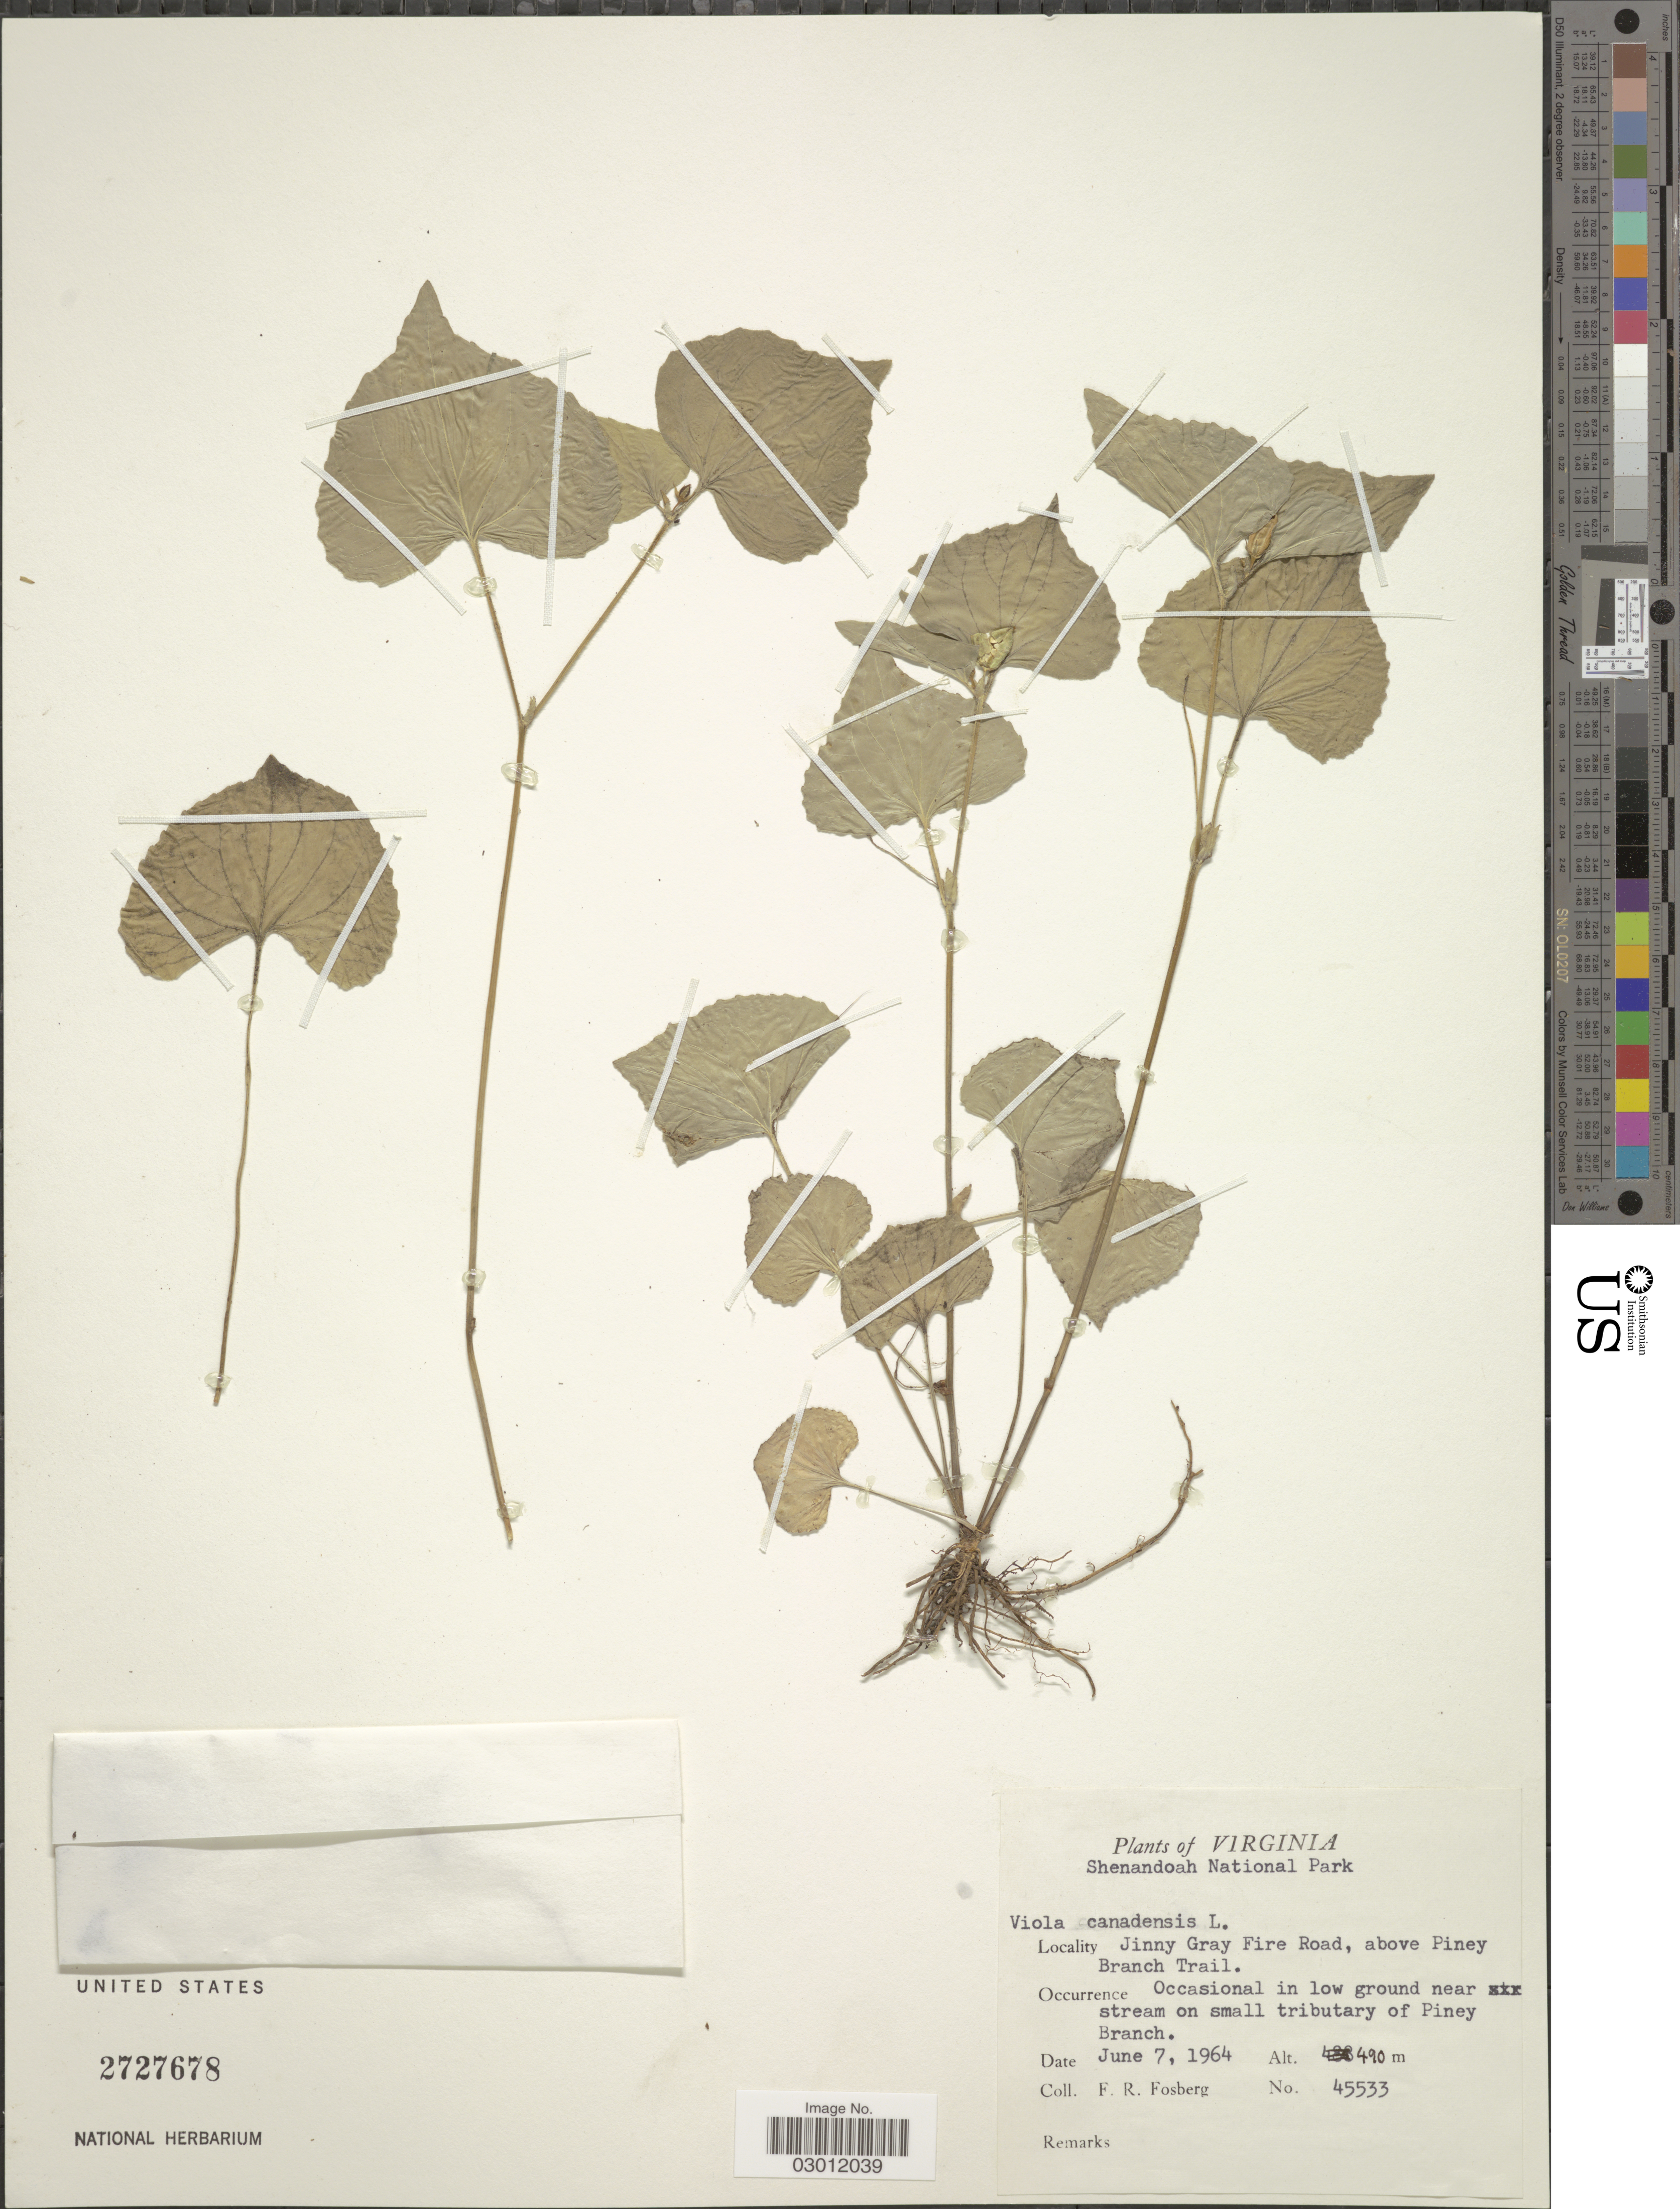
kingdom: Plantae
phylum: Tracheophyta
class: Magnoliopsida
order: Malpighiales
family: Violaceae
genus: Viola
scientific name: Viola canadensis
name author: L.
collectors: F. R. Fosberg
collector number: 45533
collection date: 1964-06-07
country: United States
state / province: Virginia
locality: Shenandoah National Park. Jinny Gray Fire Road, above Piney Branch Trail.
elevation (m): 490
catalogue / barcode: US 2727678